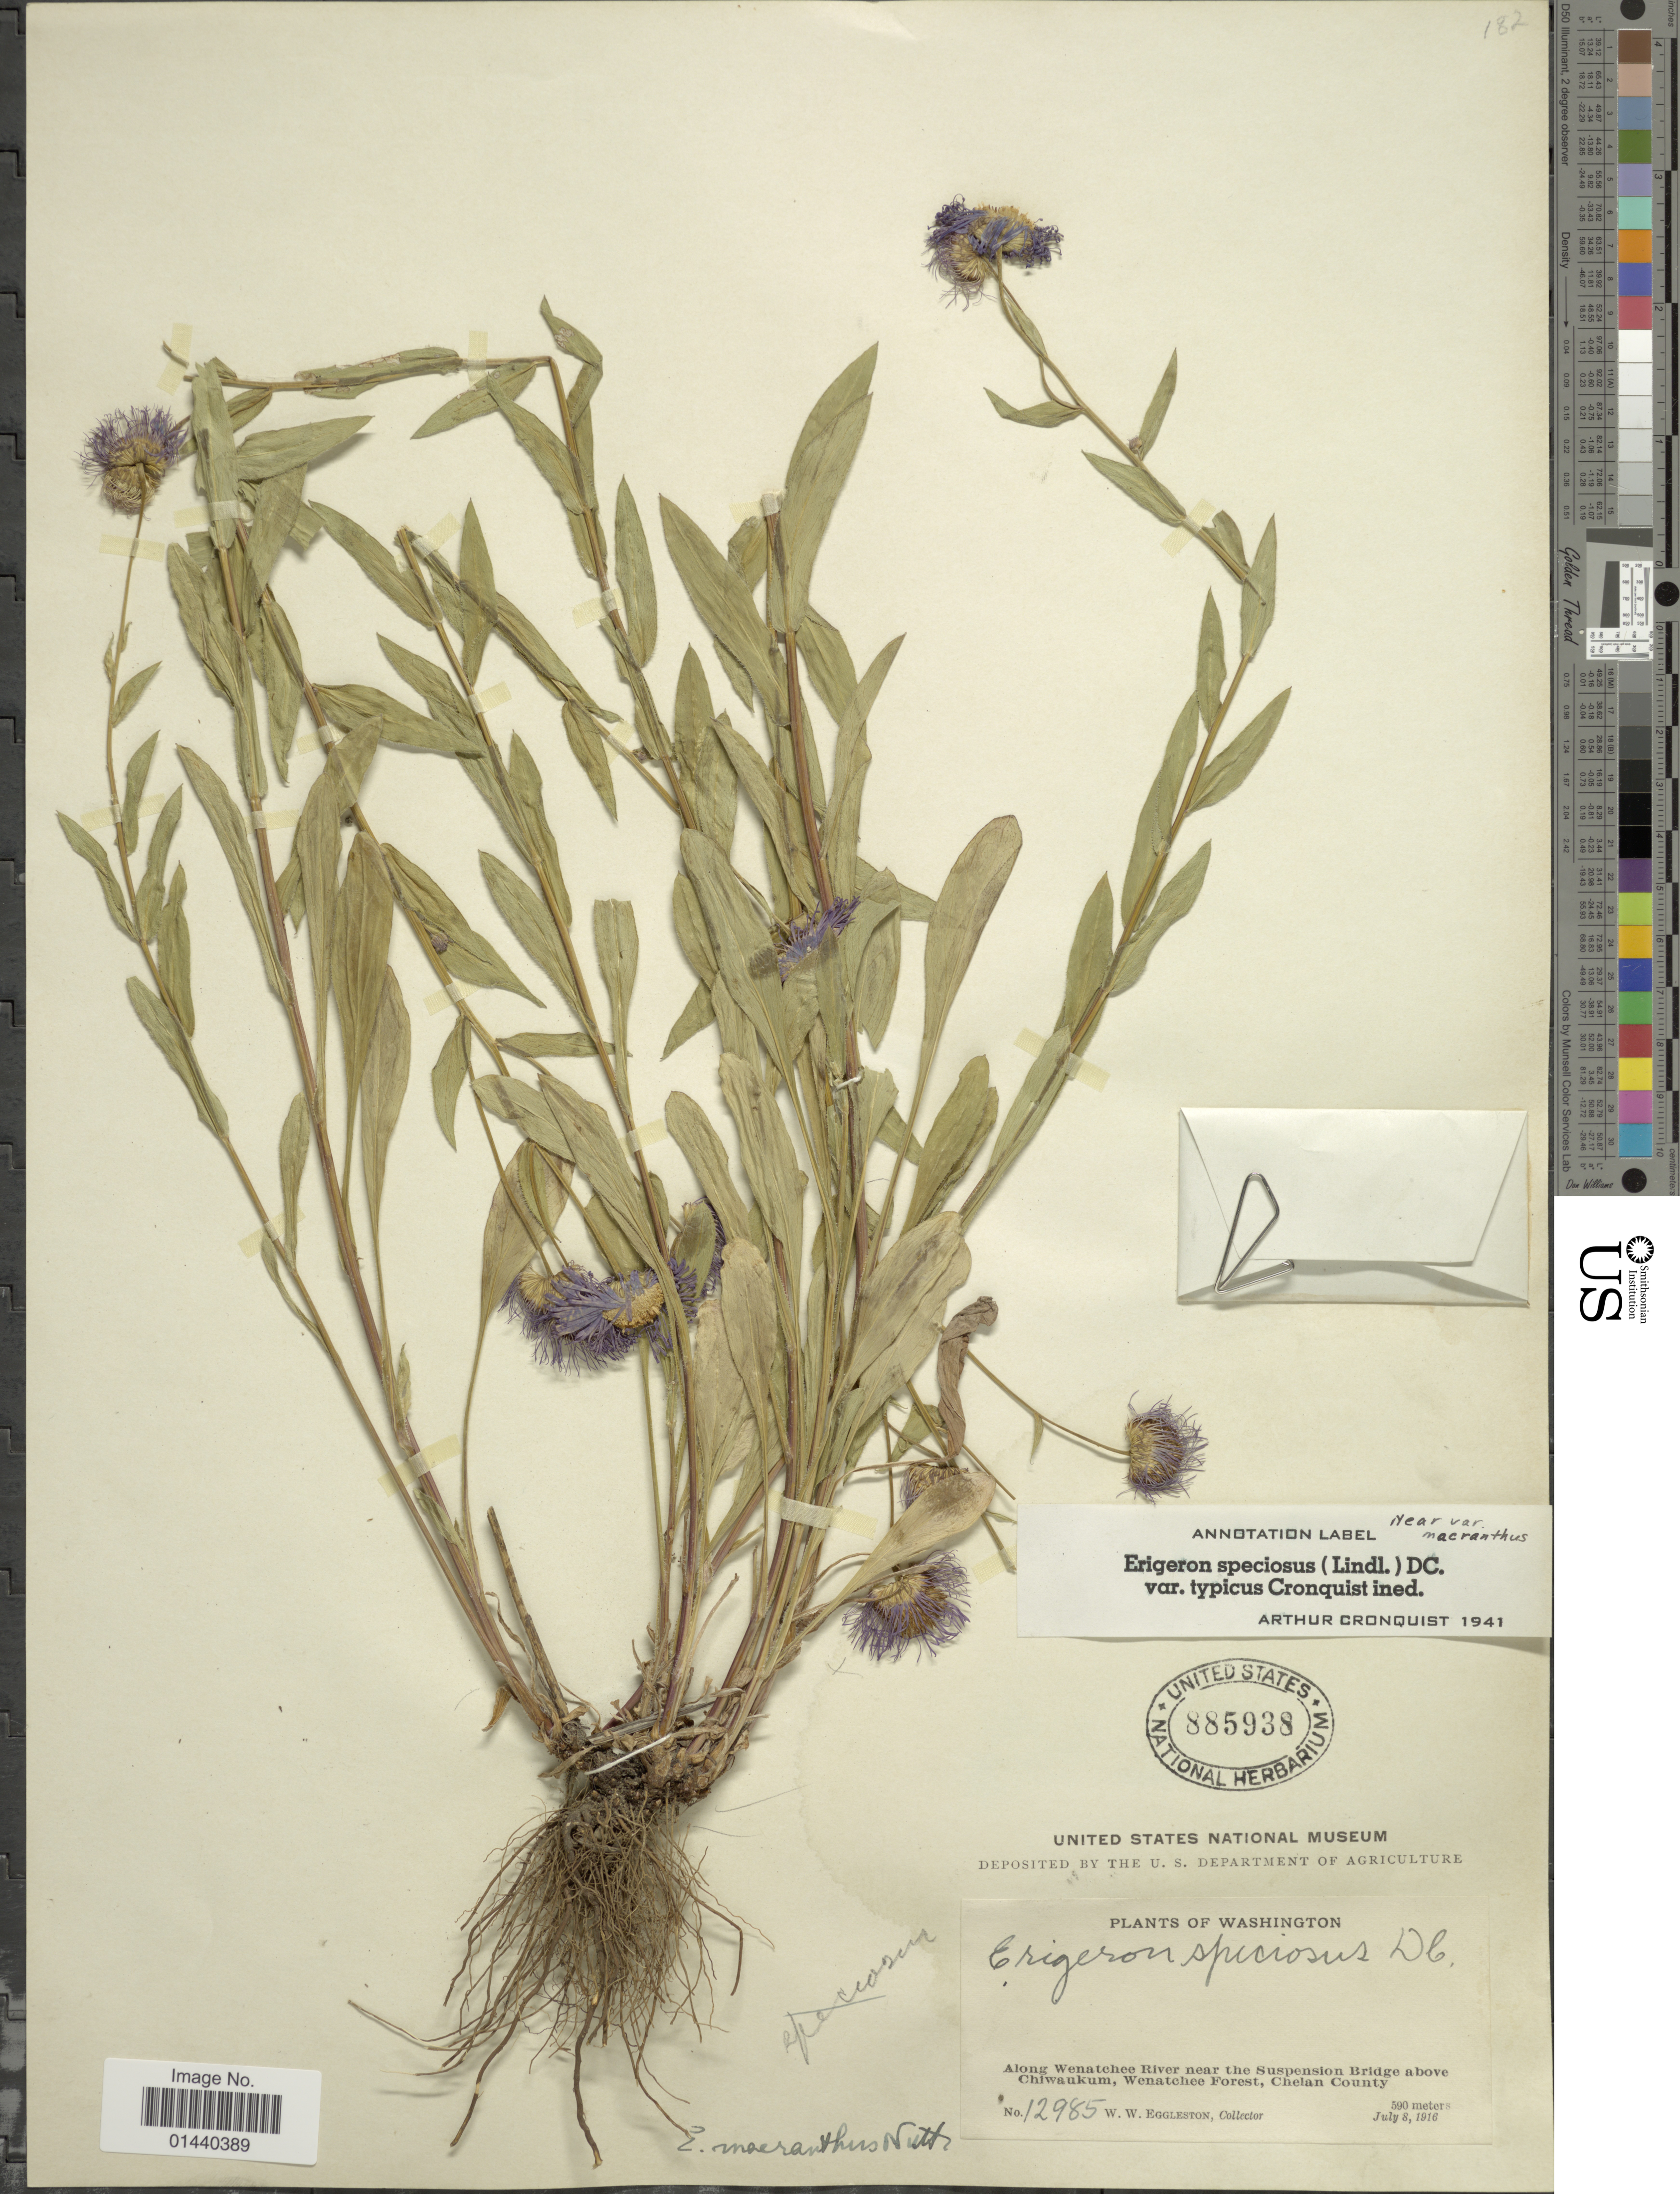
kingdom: Plantae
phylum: Tracheophyta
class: Magnoliopsida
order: Asterales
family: Asteraceae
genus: Erigeron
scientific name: Erigeron speciosus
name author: (Lindl.) DC.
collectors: W. W. Eggleston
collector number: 12985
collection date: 1916-07-08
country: United States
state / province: Washington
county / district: Chelan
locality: Along Wenatchee River near the Suspension Bridge above Chiwaukum, Wenatchee Forest, Chelan County.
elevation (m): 590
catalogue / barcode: US 885938